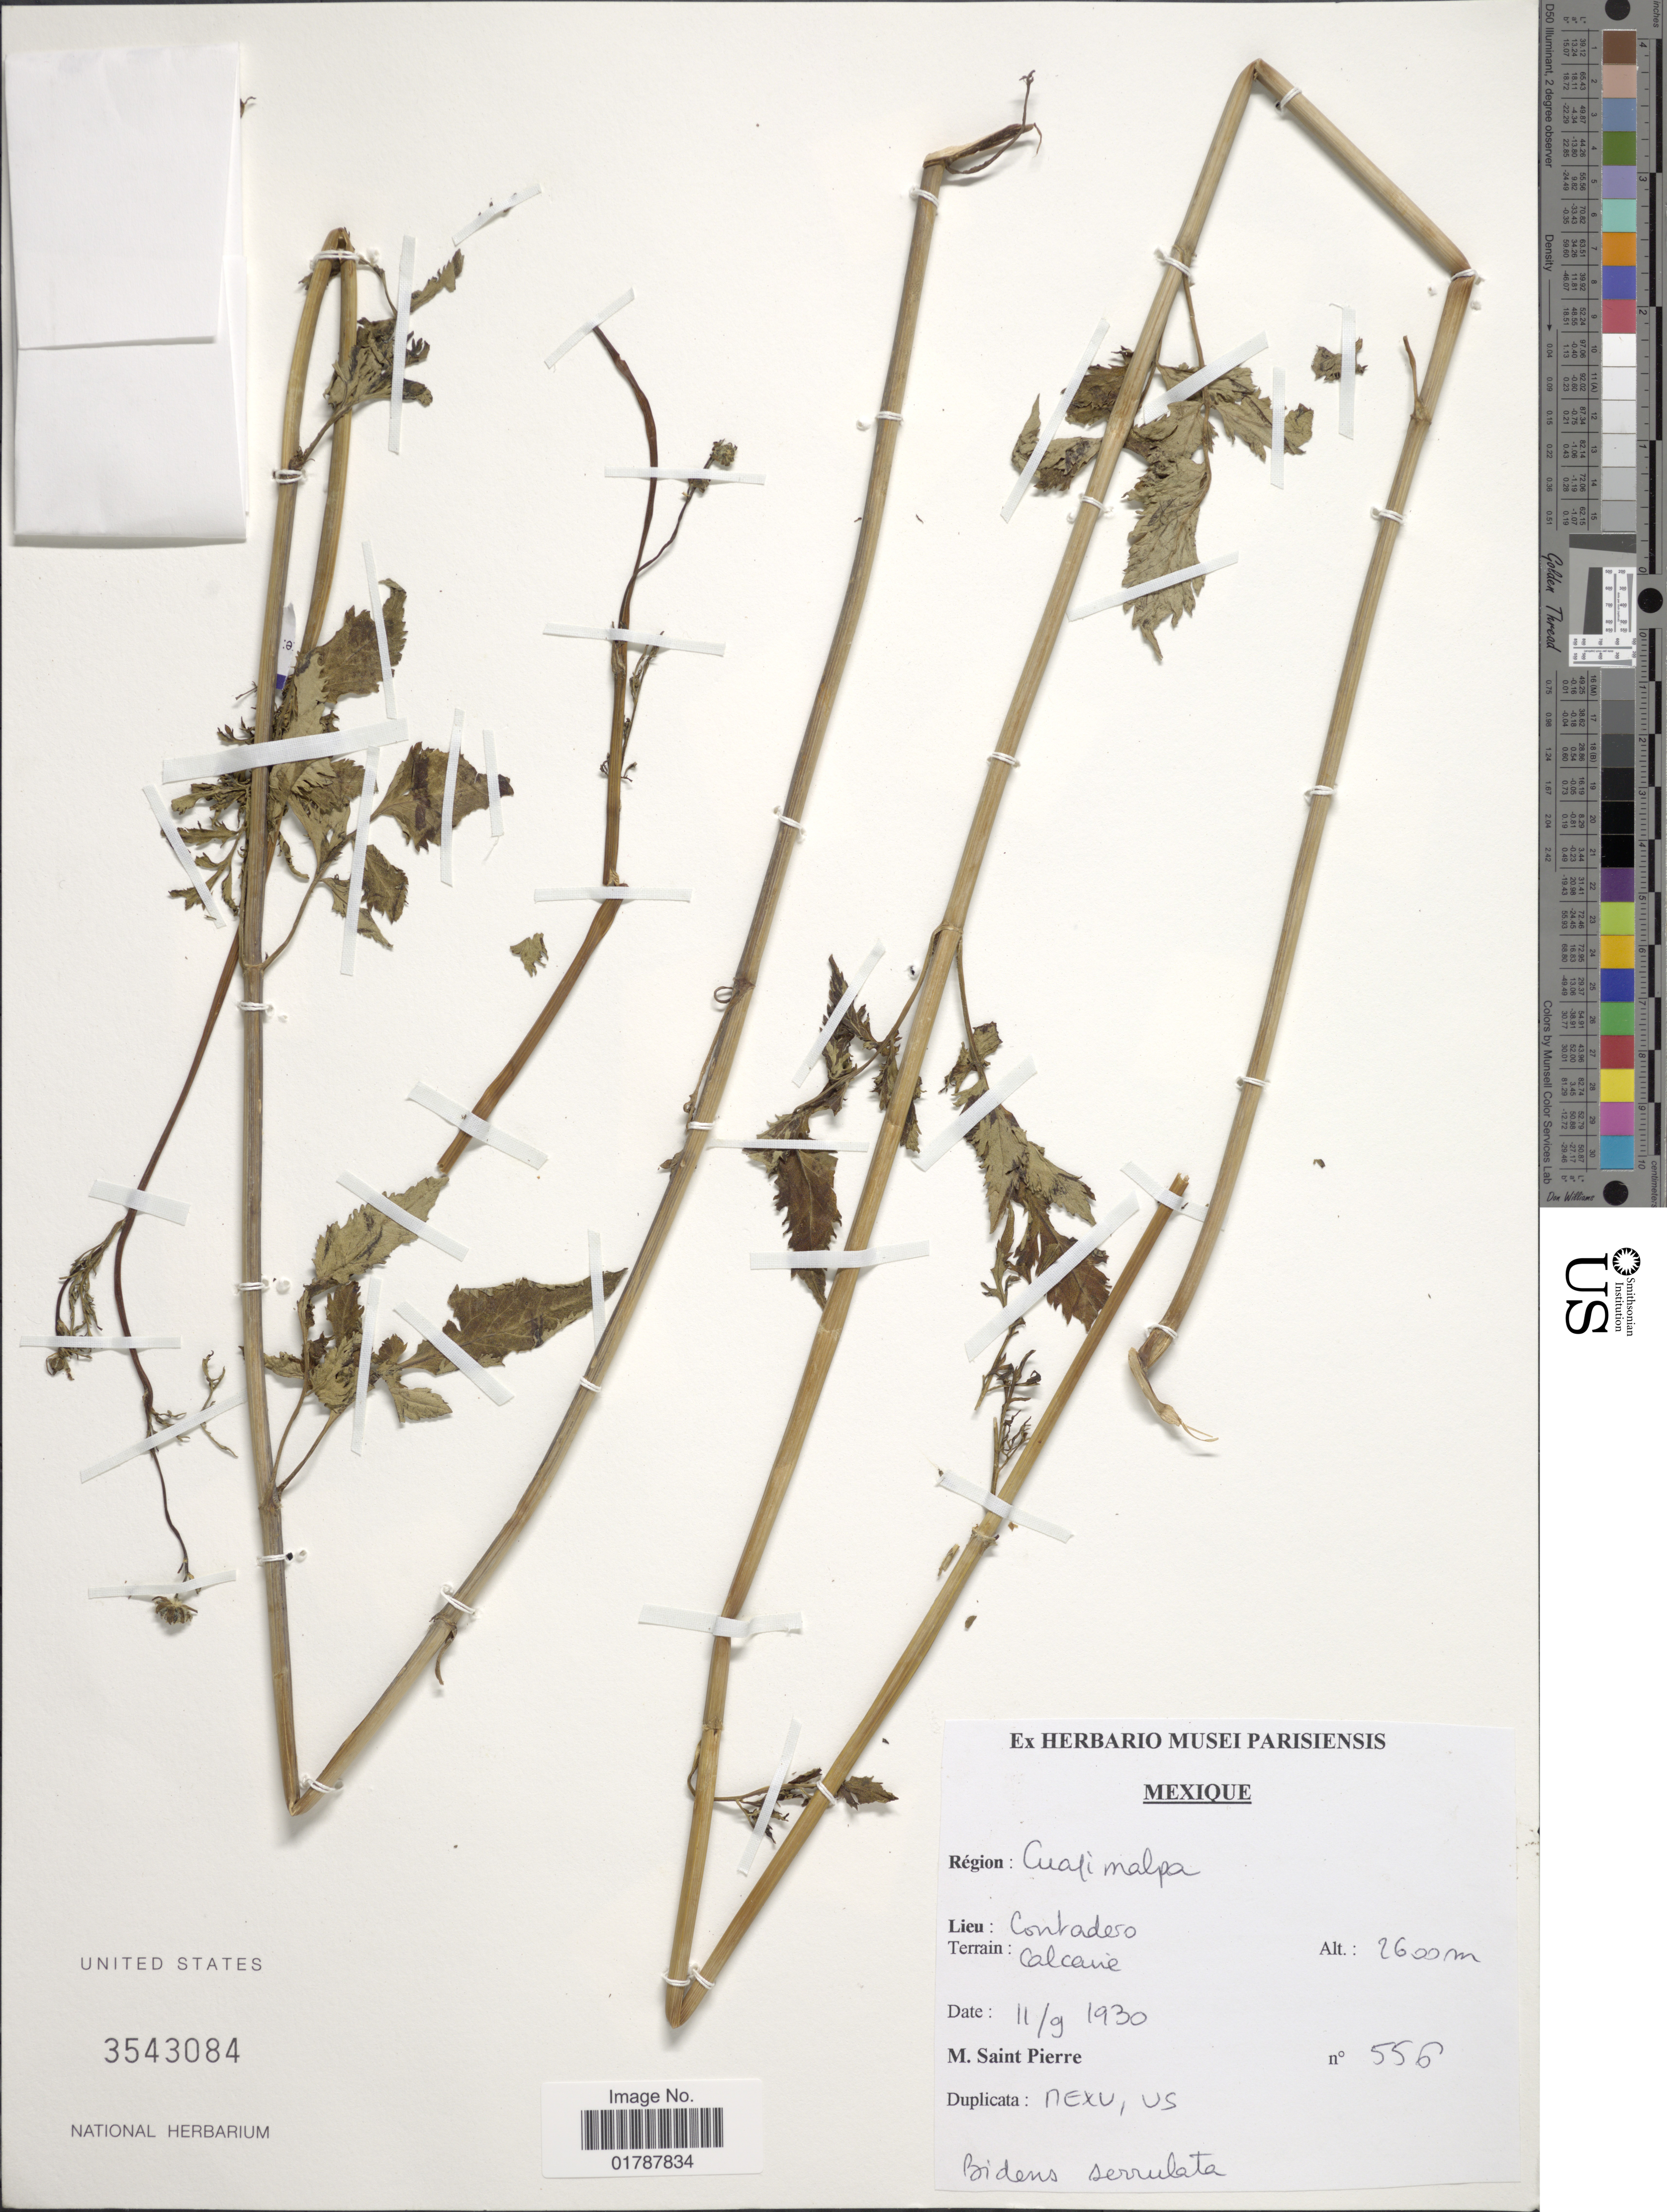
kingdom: Plantae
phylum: Tracheophyta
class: Magnoliopsida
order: Asterales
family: Asteraceae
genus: Bidens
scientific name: Bidens serrulata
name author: (Poir.) Desf.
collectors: M. Saint-Pierre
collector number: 556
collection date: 1930-09-11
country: Mexico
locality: Region: Cualimalpa, Lieu: Contadero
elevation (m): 2600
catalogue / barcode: US 3543084